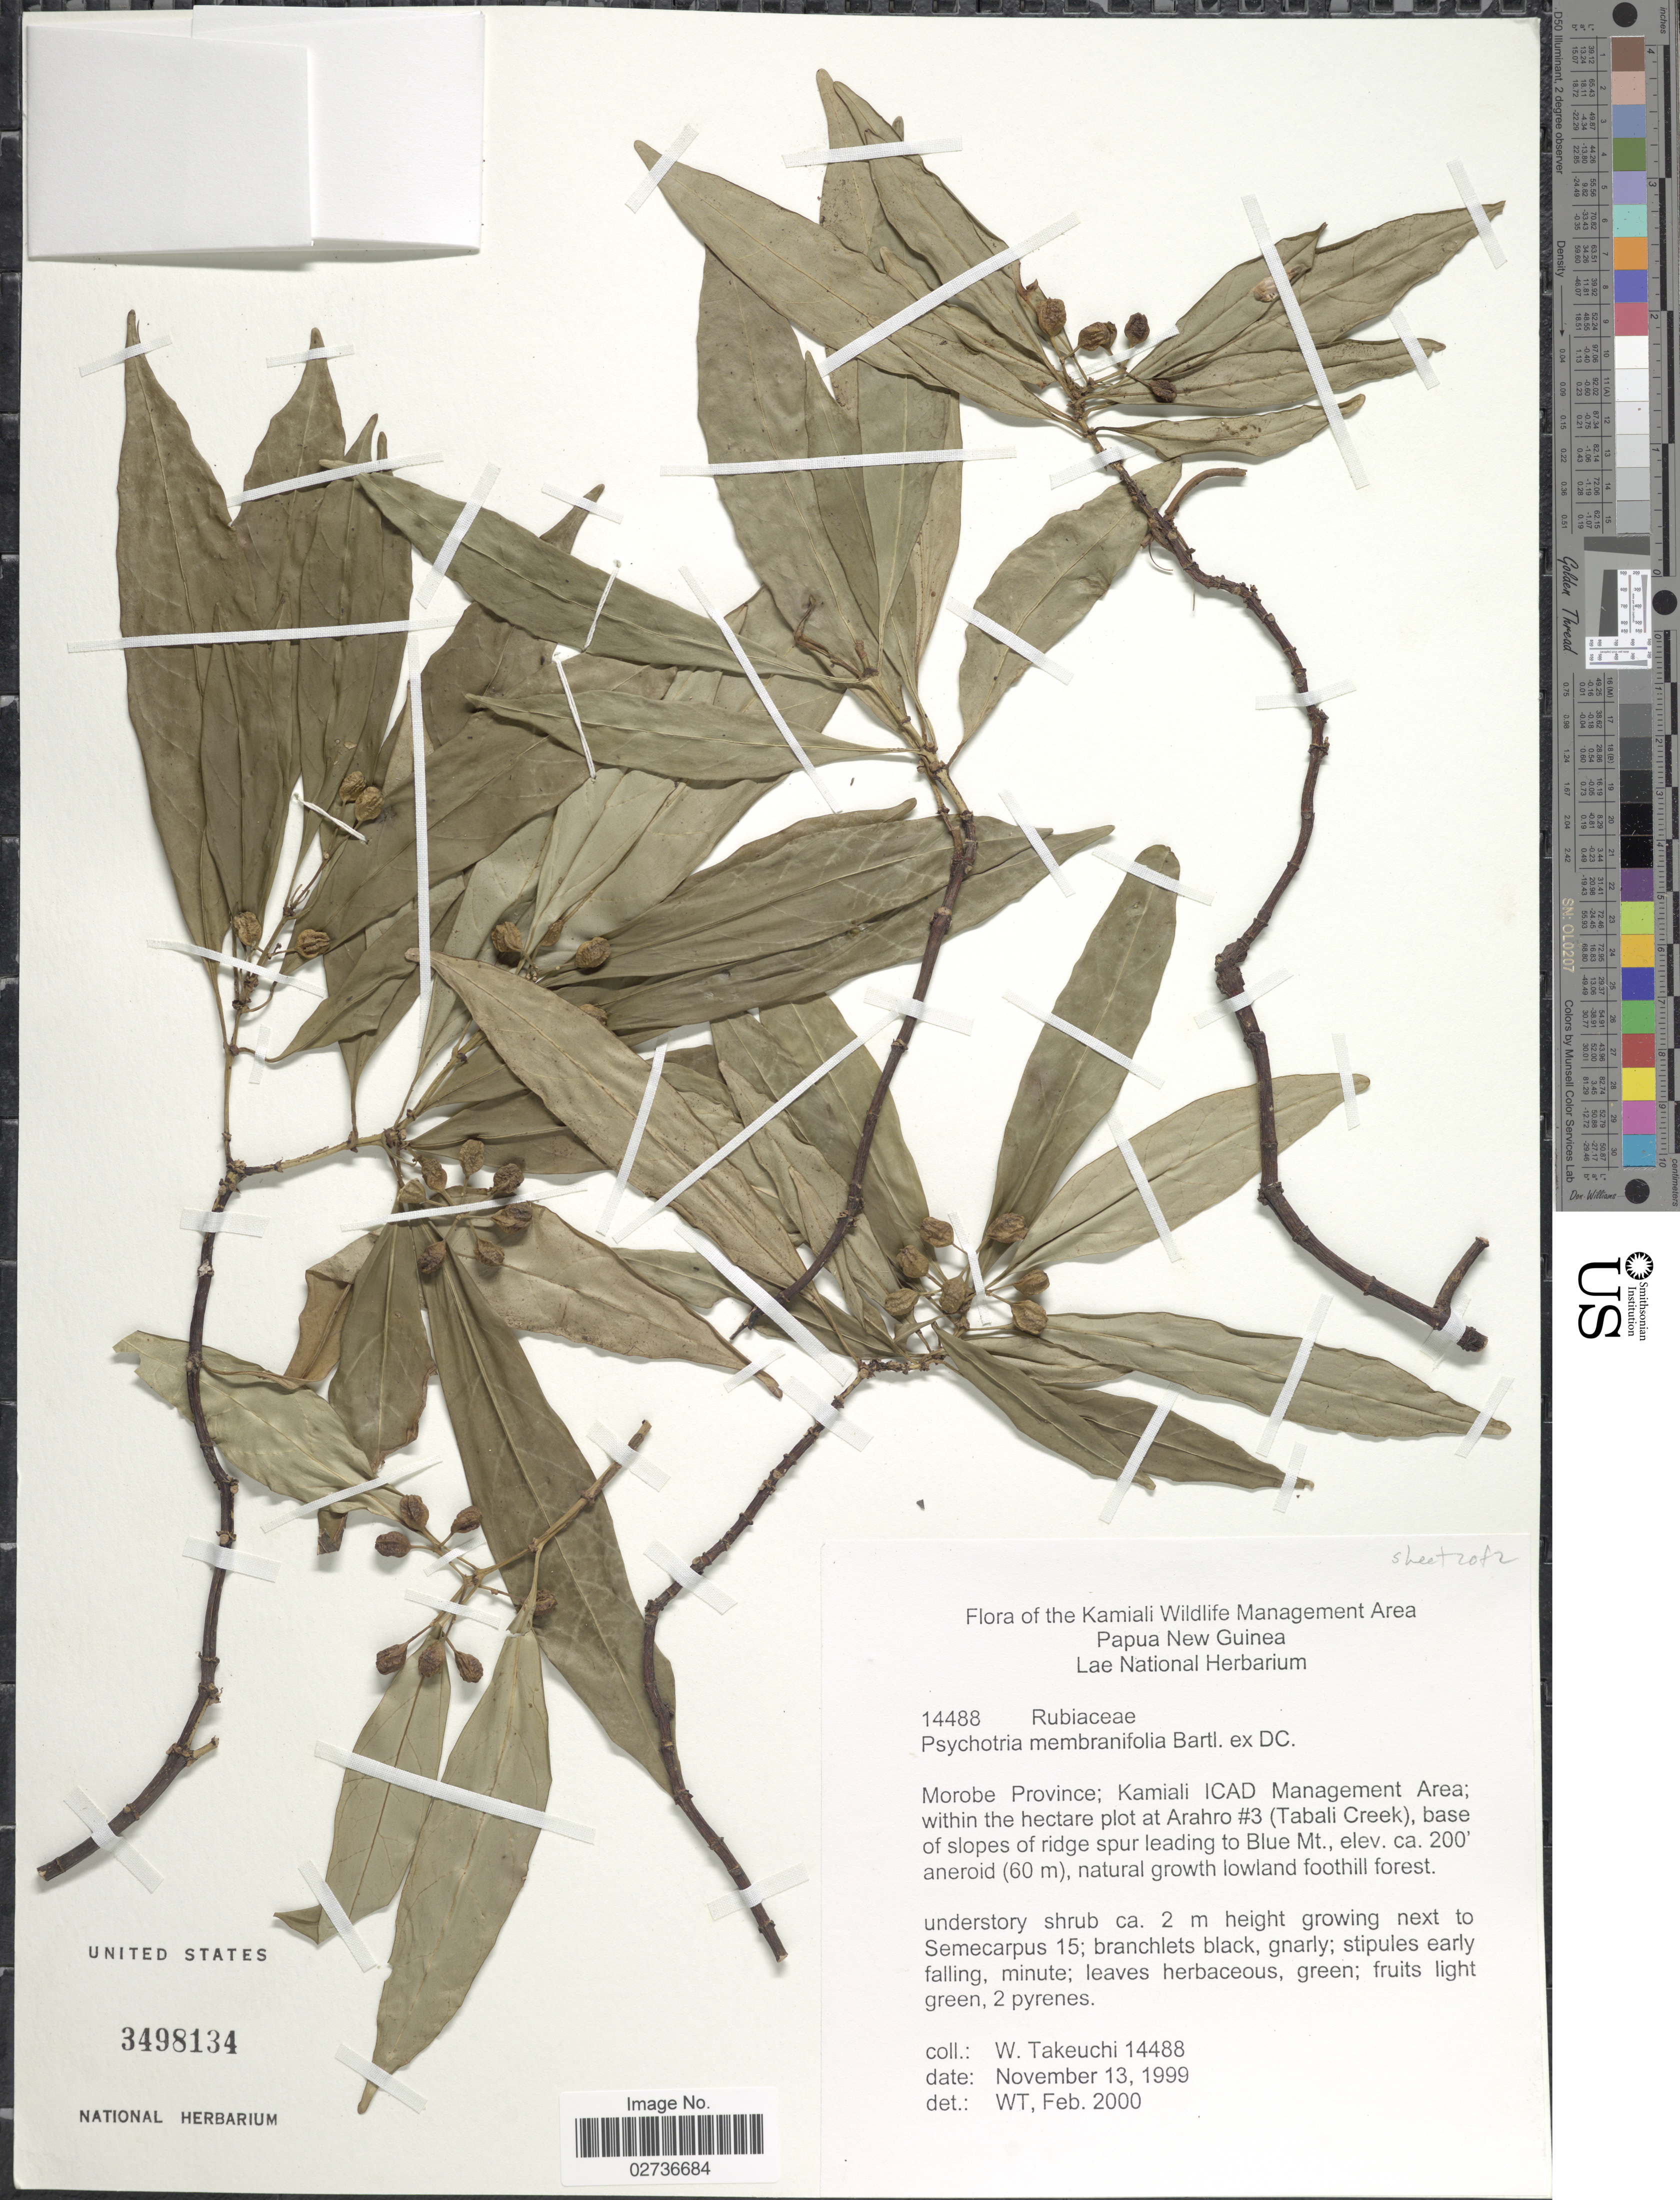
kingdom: Plantae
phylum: Tracheophyta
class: Magnoliopsida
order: Gentianales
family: Rubiaceae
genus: Psychotria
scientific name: Psychotria membranifolia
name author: Bartl. ex A. DC.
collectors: W. Takeuchi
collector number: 14488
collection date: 1999-11-13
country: Papua New Guinea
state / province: Morobe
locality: The Kamiali Wildlife Management Area, Morobe Province, Kamiali ICAD Management Area; within the hectare plot at Arahro #3 (Tabali Creek), base of slopes of ridge spur leading to Blue Mt.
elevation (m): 61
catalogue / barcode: US 3498134